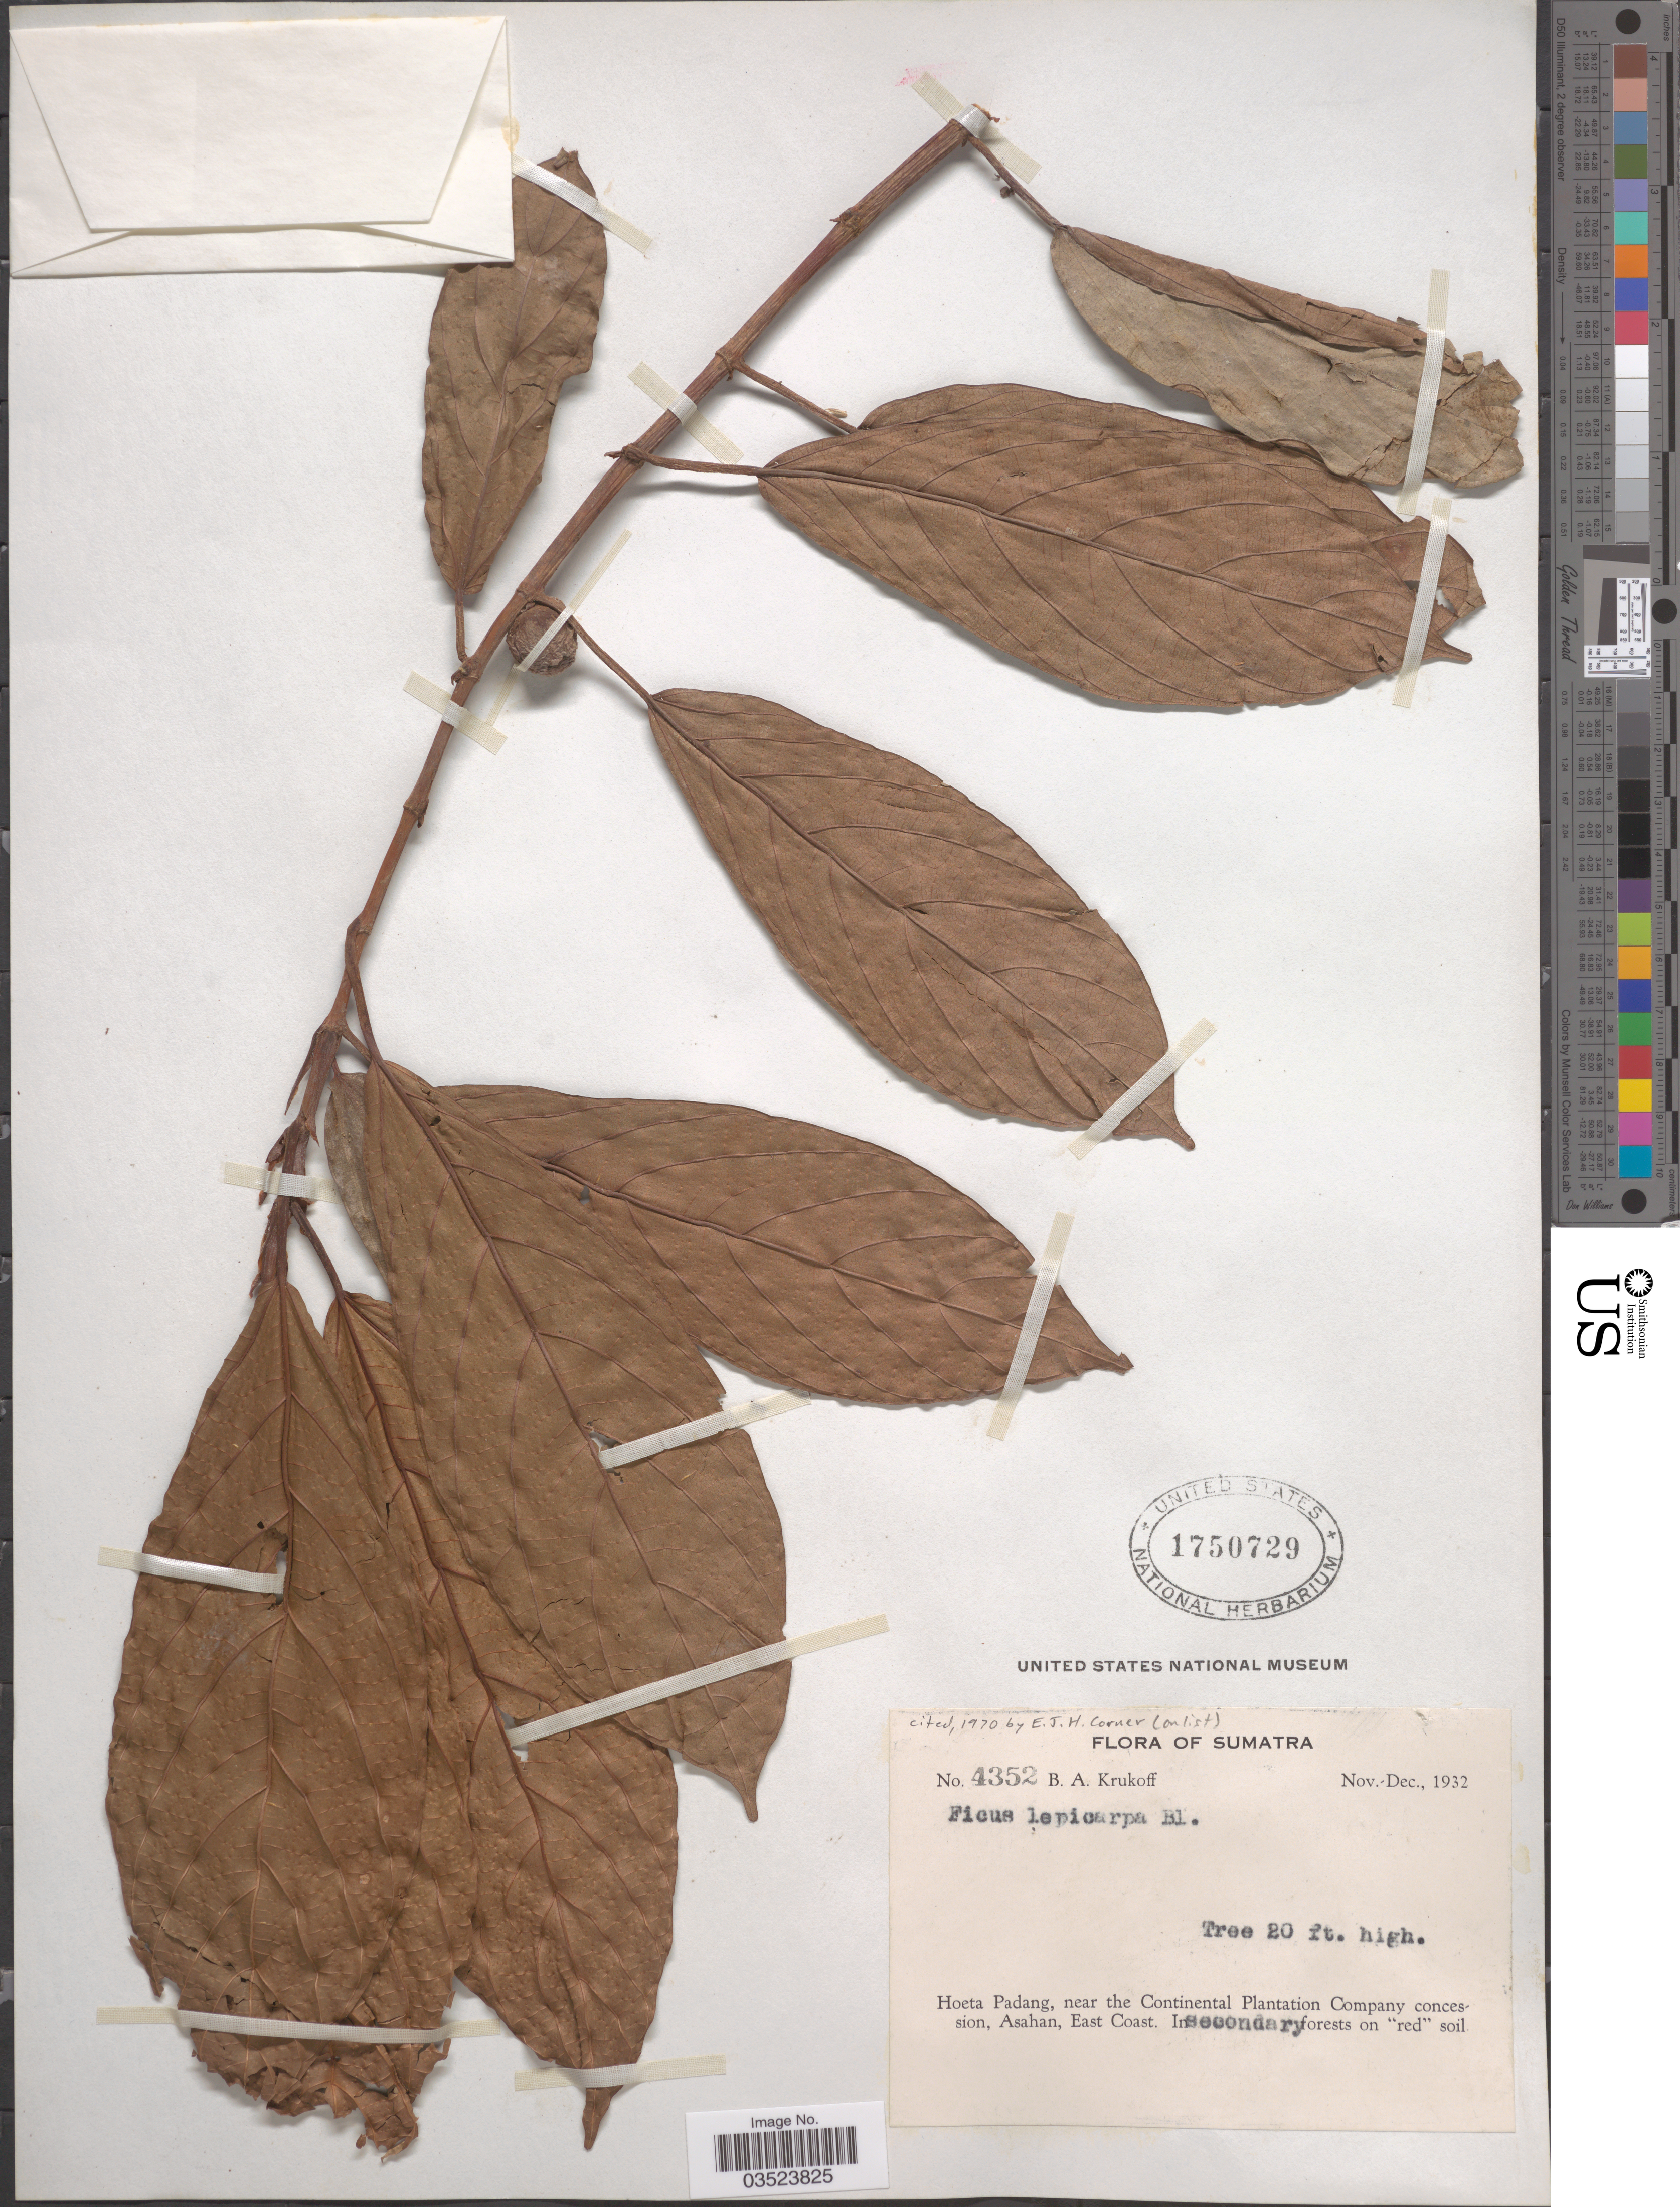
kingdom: Plantae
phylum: Tracheophyta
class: Magnoliopsida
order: Rosales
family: Moraceae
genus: Ficus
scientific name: Ficus lepicarpa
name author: Blume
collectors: B. A. Krukoff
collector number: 4352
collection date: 1932-11/1932-12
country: Indonesia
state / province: Sumatra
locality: Hoeta Padang, near the Continental Plantation Company concession, Asahan, East Coast.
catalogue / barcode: US 1750729